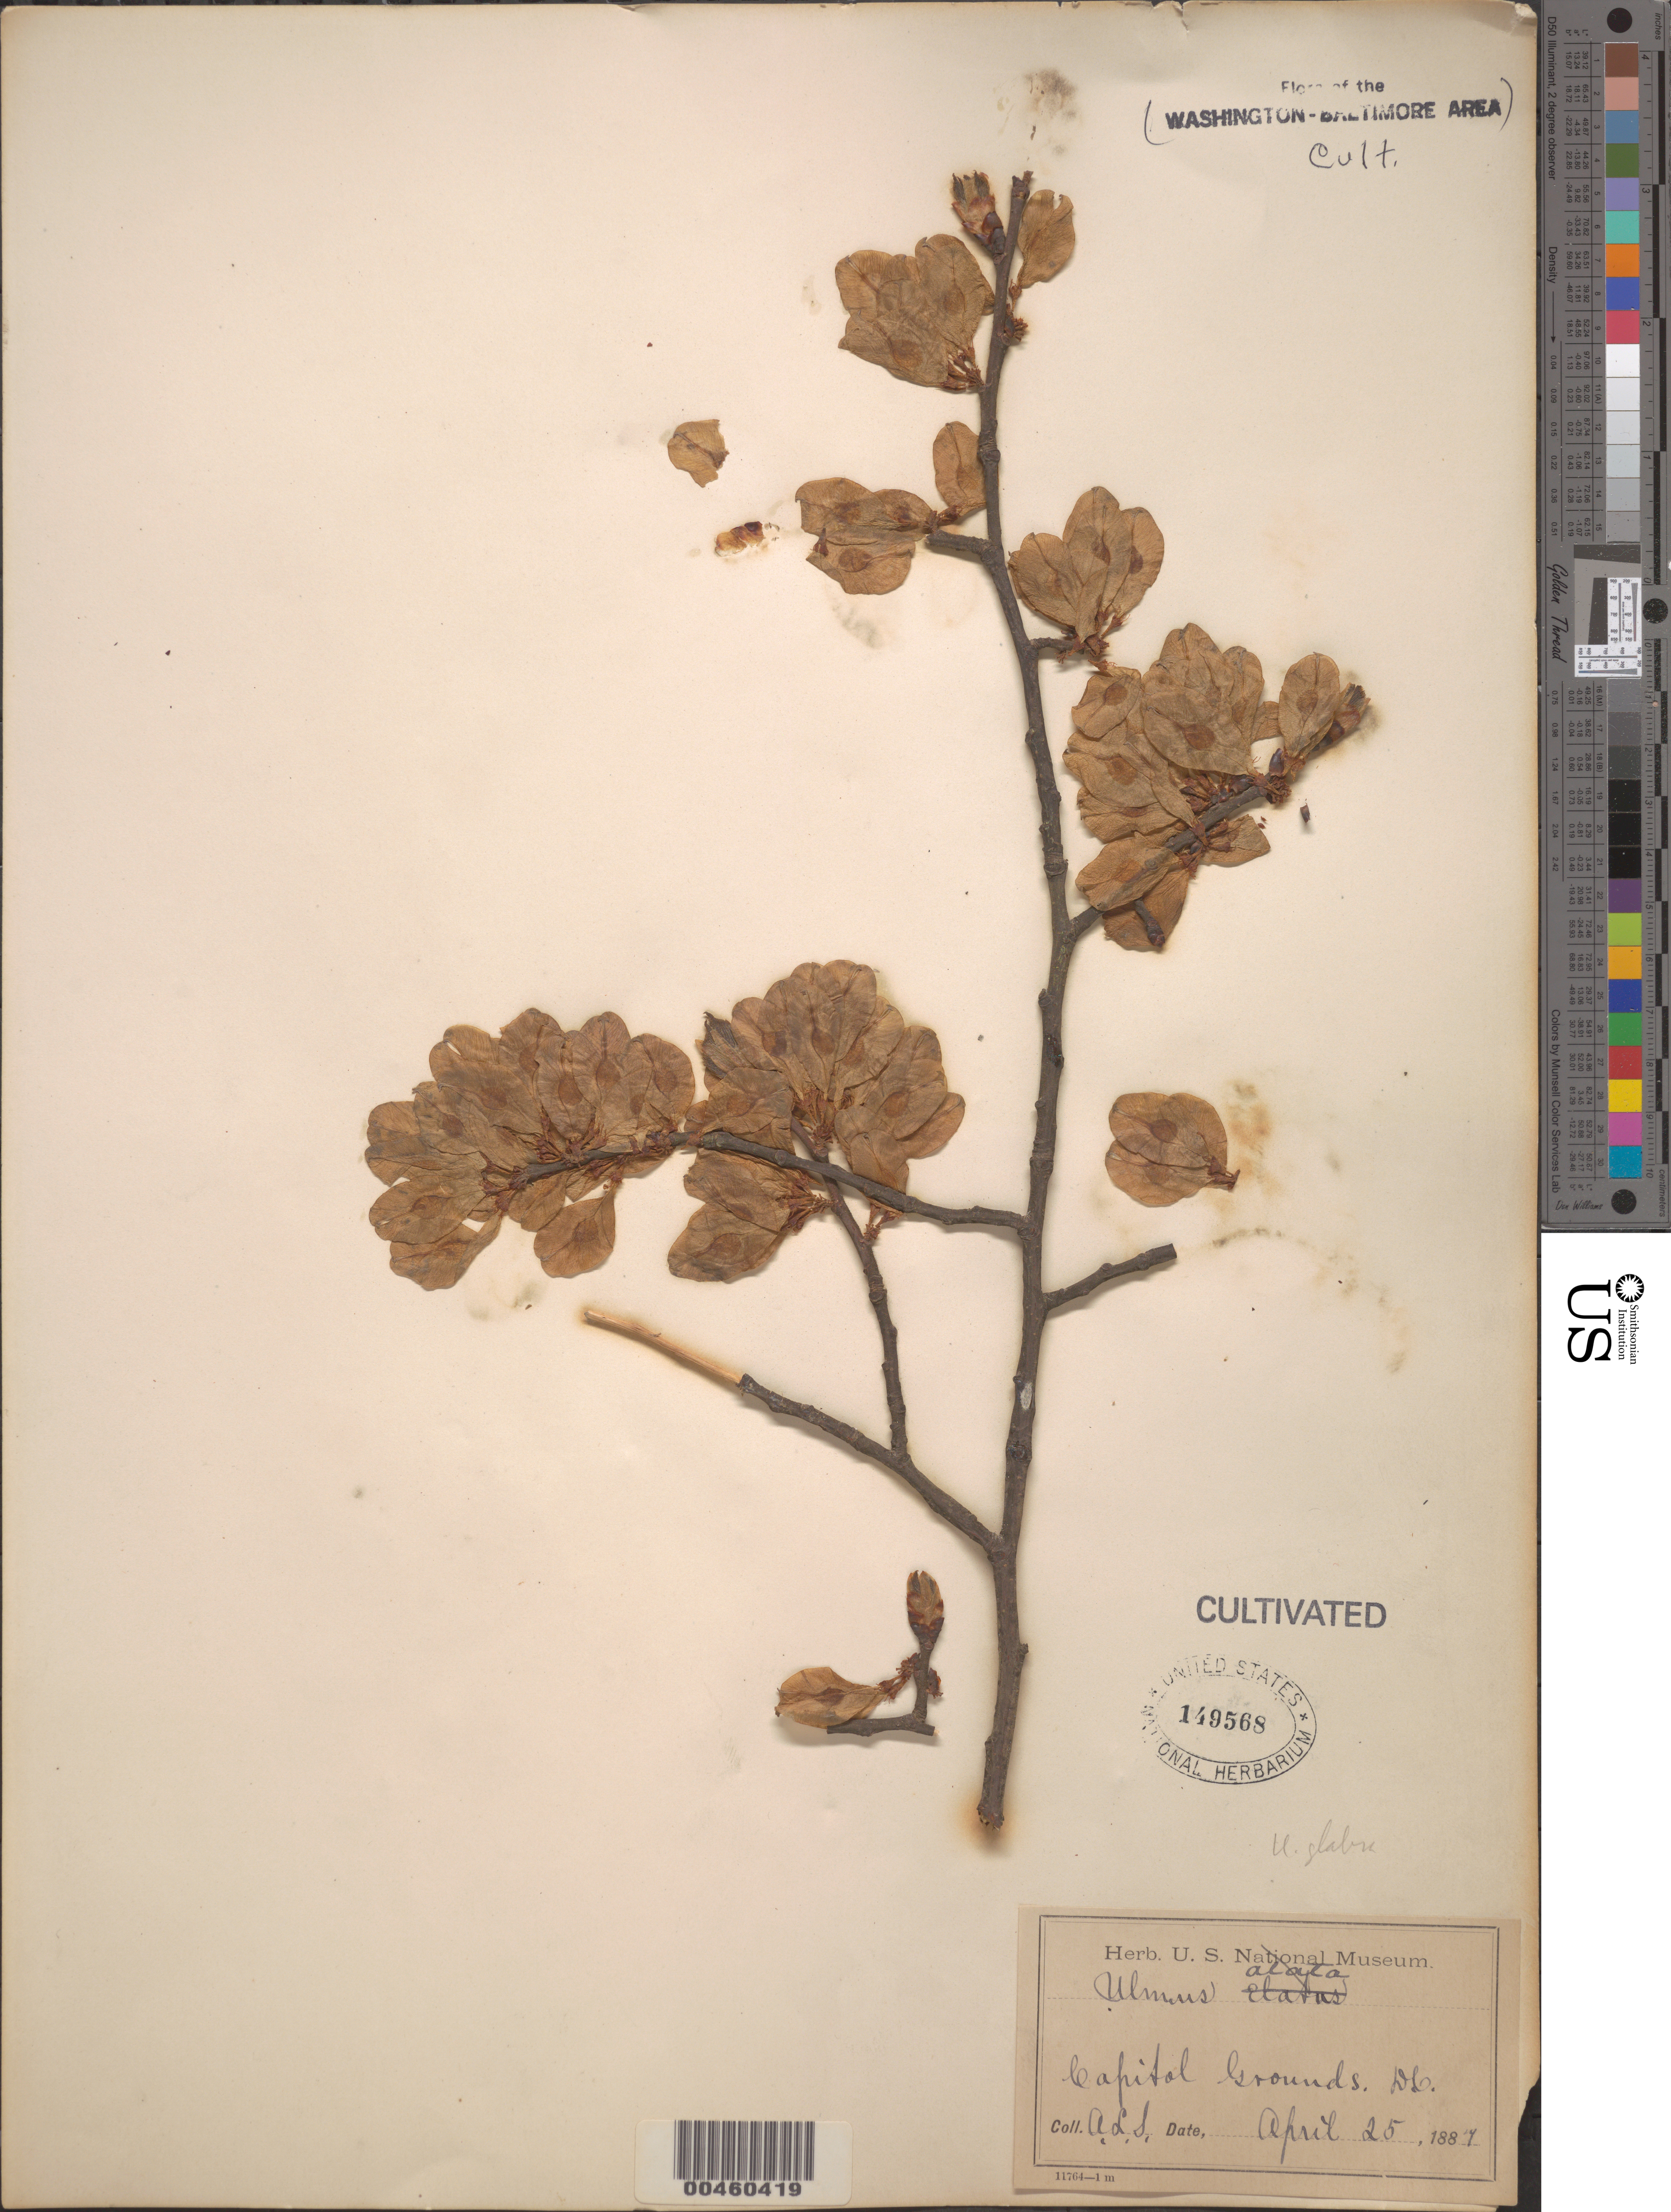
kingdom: Plantae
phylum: Tracheophyta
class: Magnoliopsida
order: Rosales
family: Ulmaceae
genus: Ulmus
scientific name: Ulmus glabra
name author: Huds.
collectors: A. L. Schott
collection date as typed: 25 Apr 1887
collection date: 1887-04-25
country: United States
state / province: District of Columbia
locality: Agricultural grounds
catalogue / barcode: US 149568